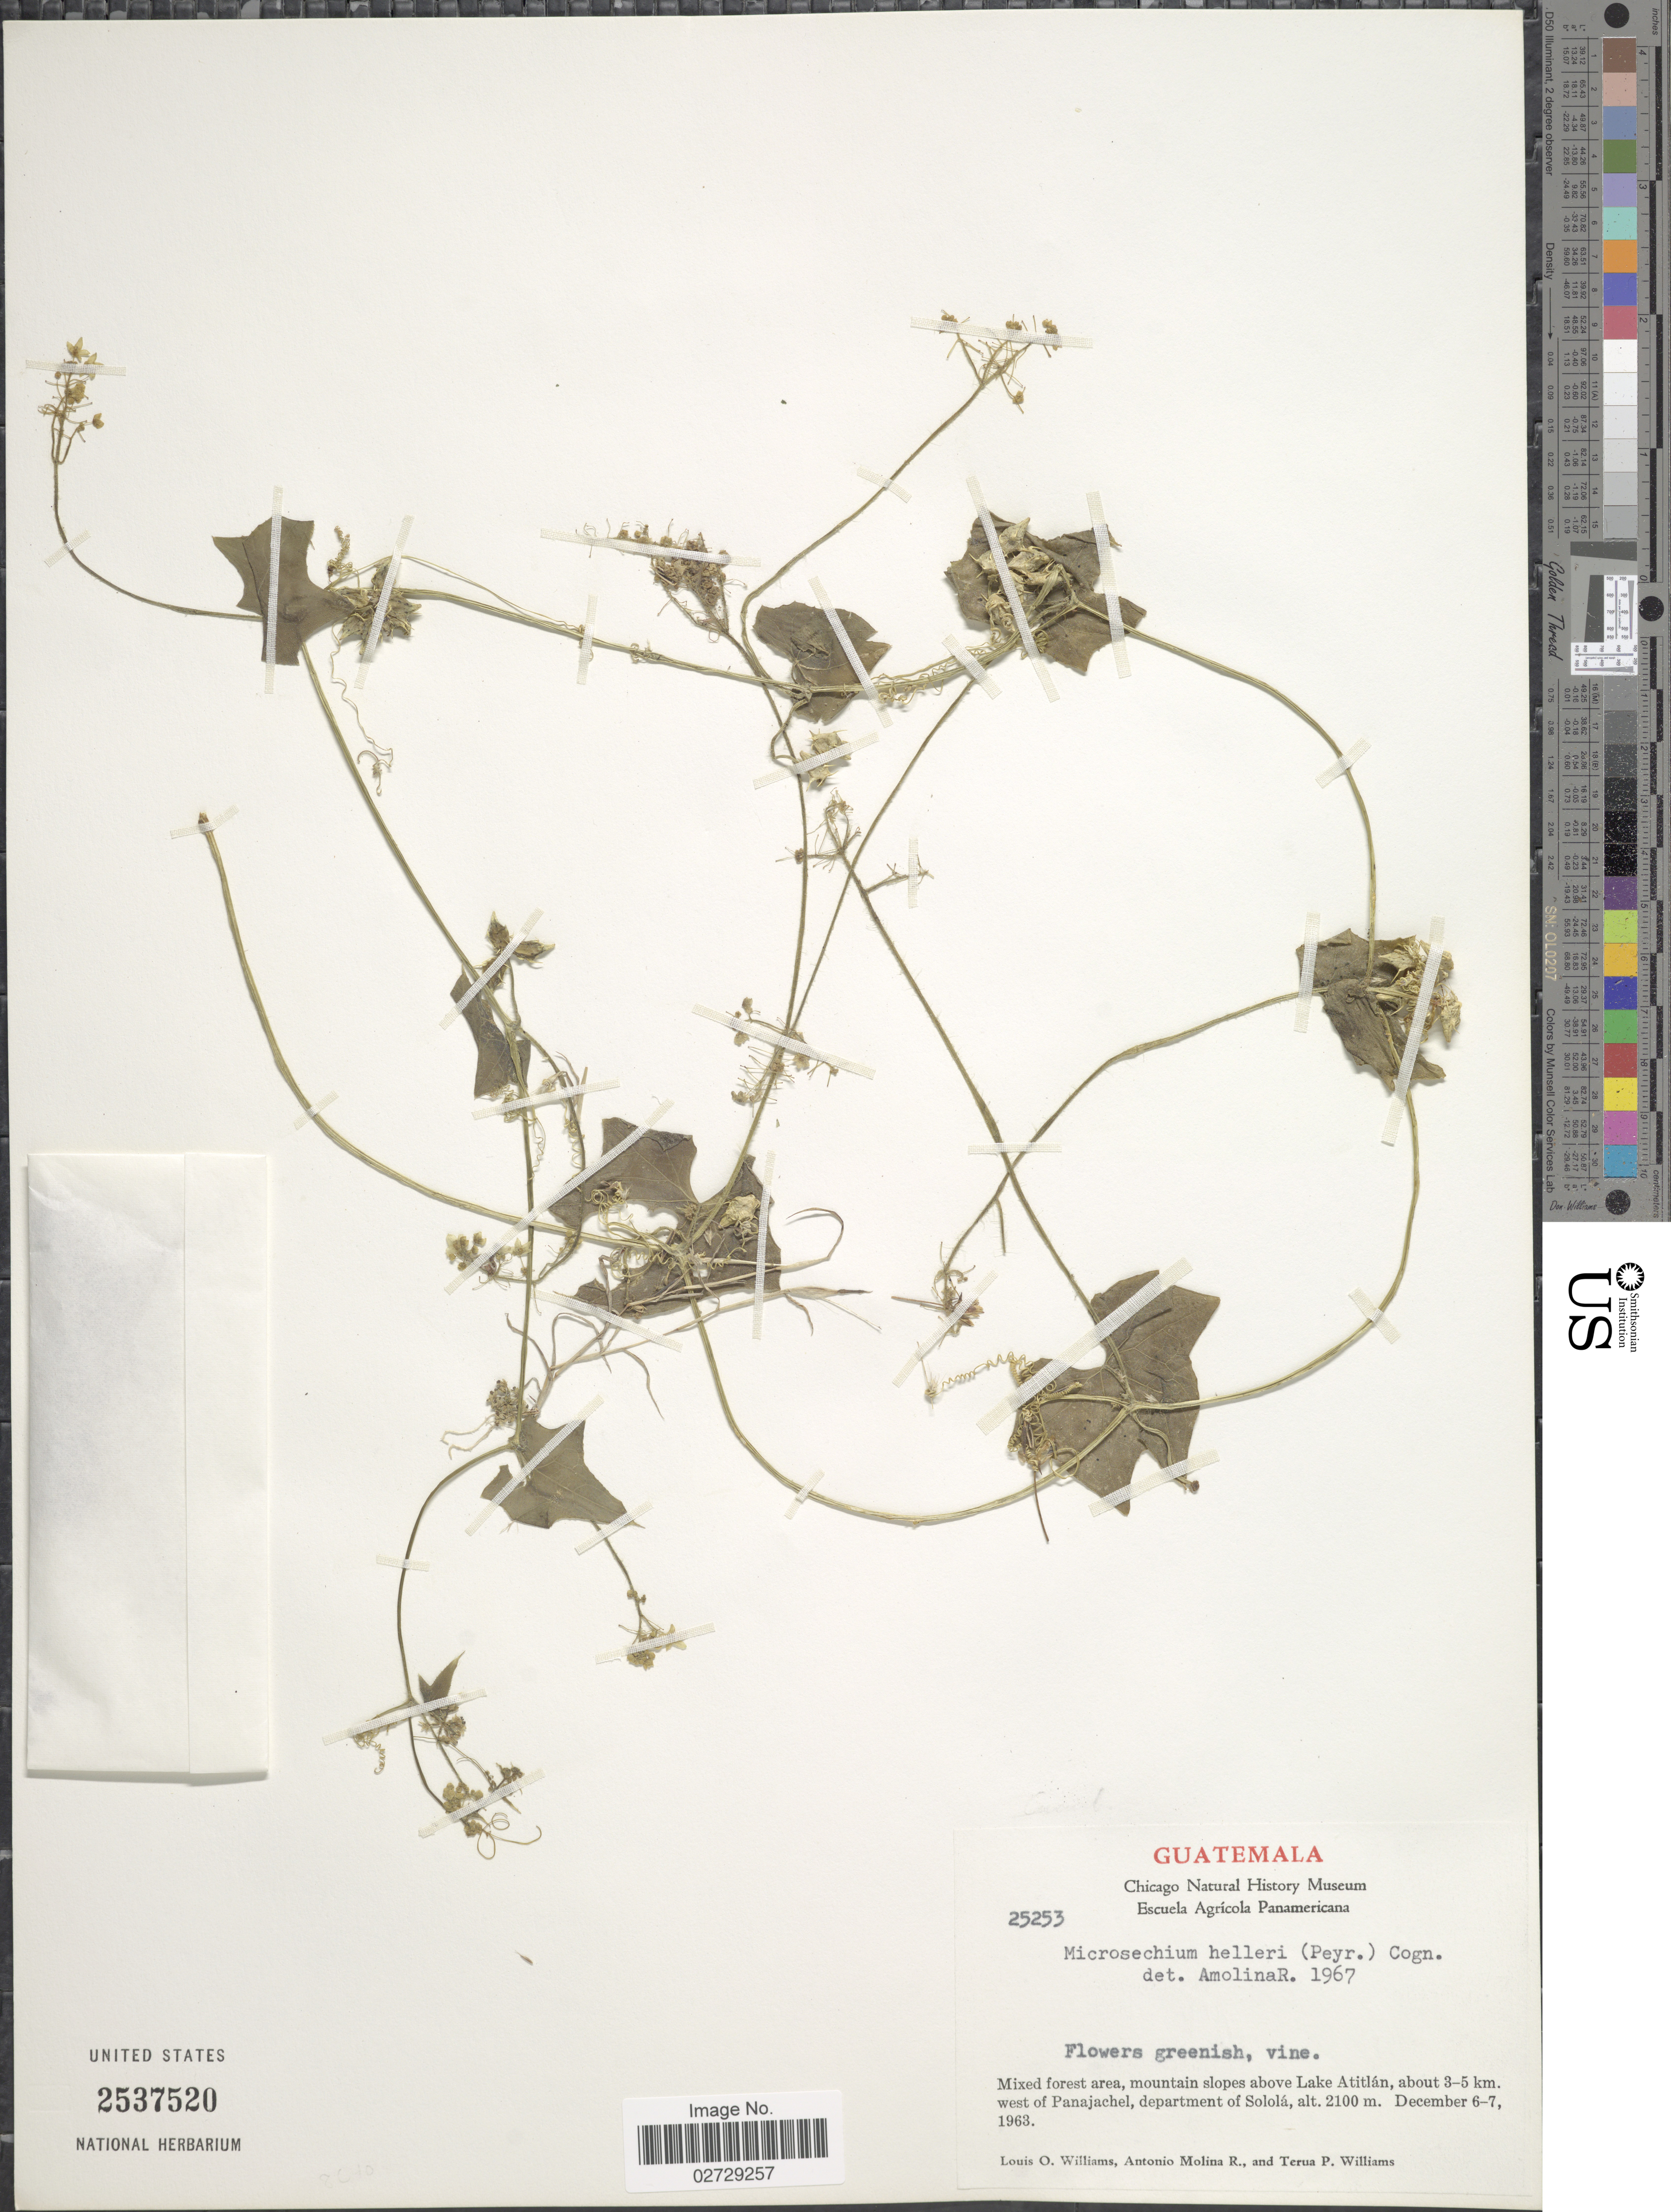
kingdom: Plantae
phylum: Tracheophyta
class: Magnoliopsida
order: Cucurbitales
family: Cucurbitaceae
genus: Microsechium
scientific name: Microsechium helleri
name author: (Peyr.) Cogn.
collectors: L. O. Williams, A. Molina R. & T. P. Williams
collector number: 25253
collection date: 1963-12-06/1963-12-07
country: Guatemala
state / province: Sololá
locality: Mixed forest area, mountain slopes above Lake Atitlan, about 3-5 km. west of Panajachel, department of Solola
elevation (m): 2100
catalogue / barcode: US 2537520